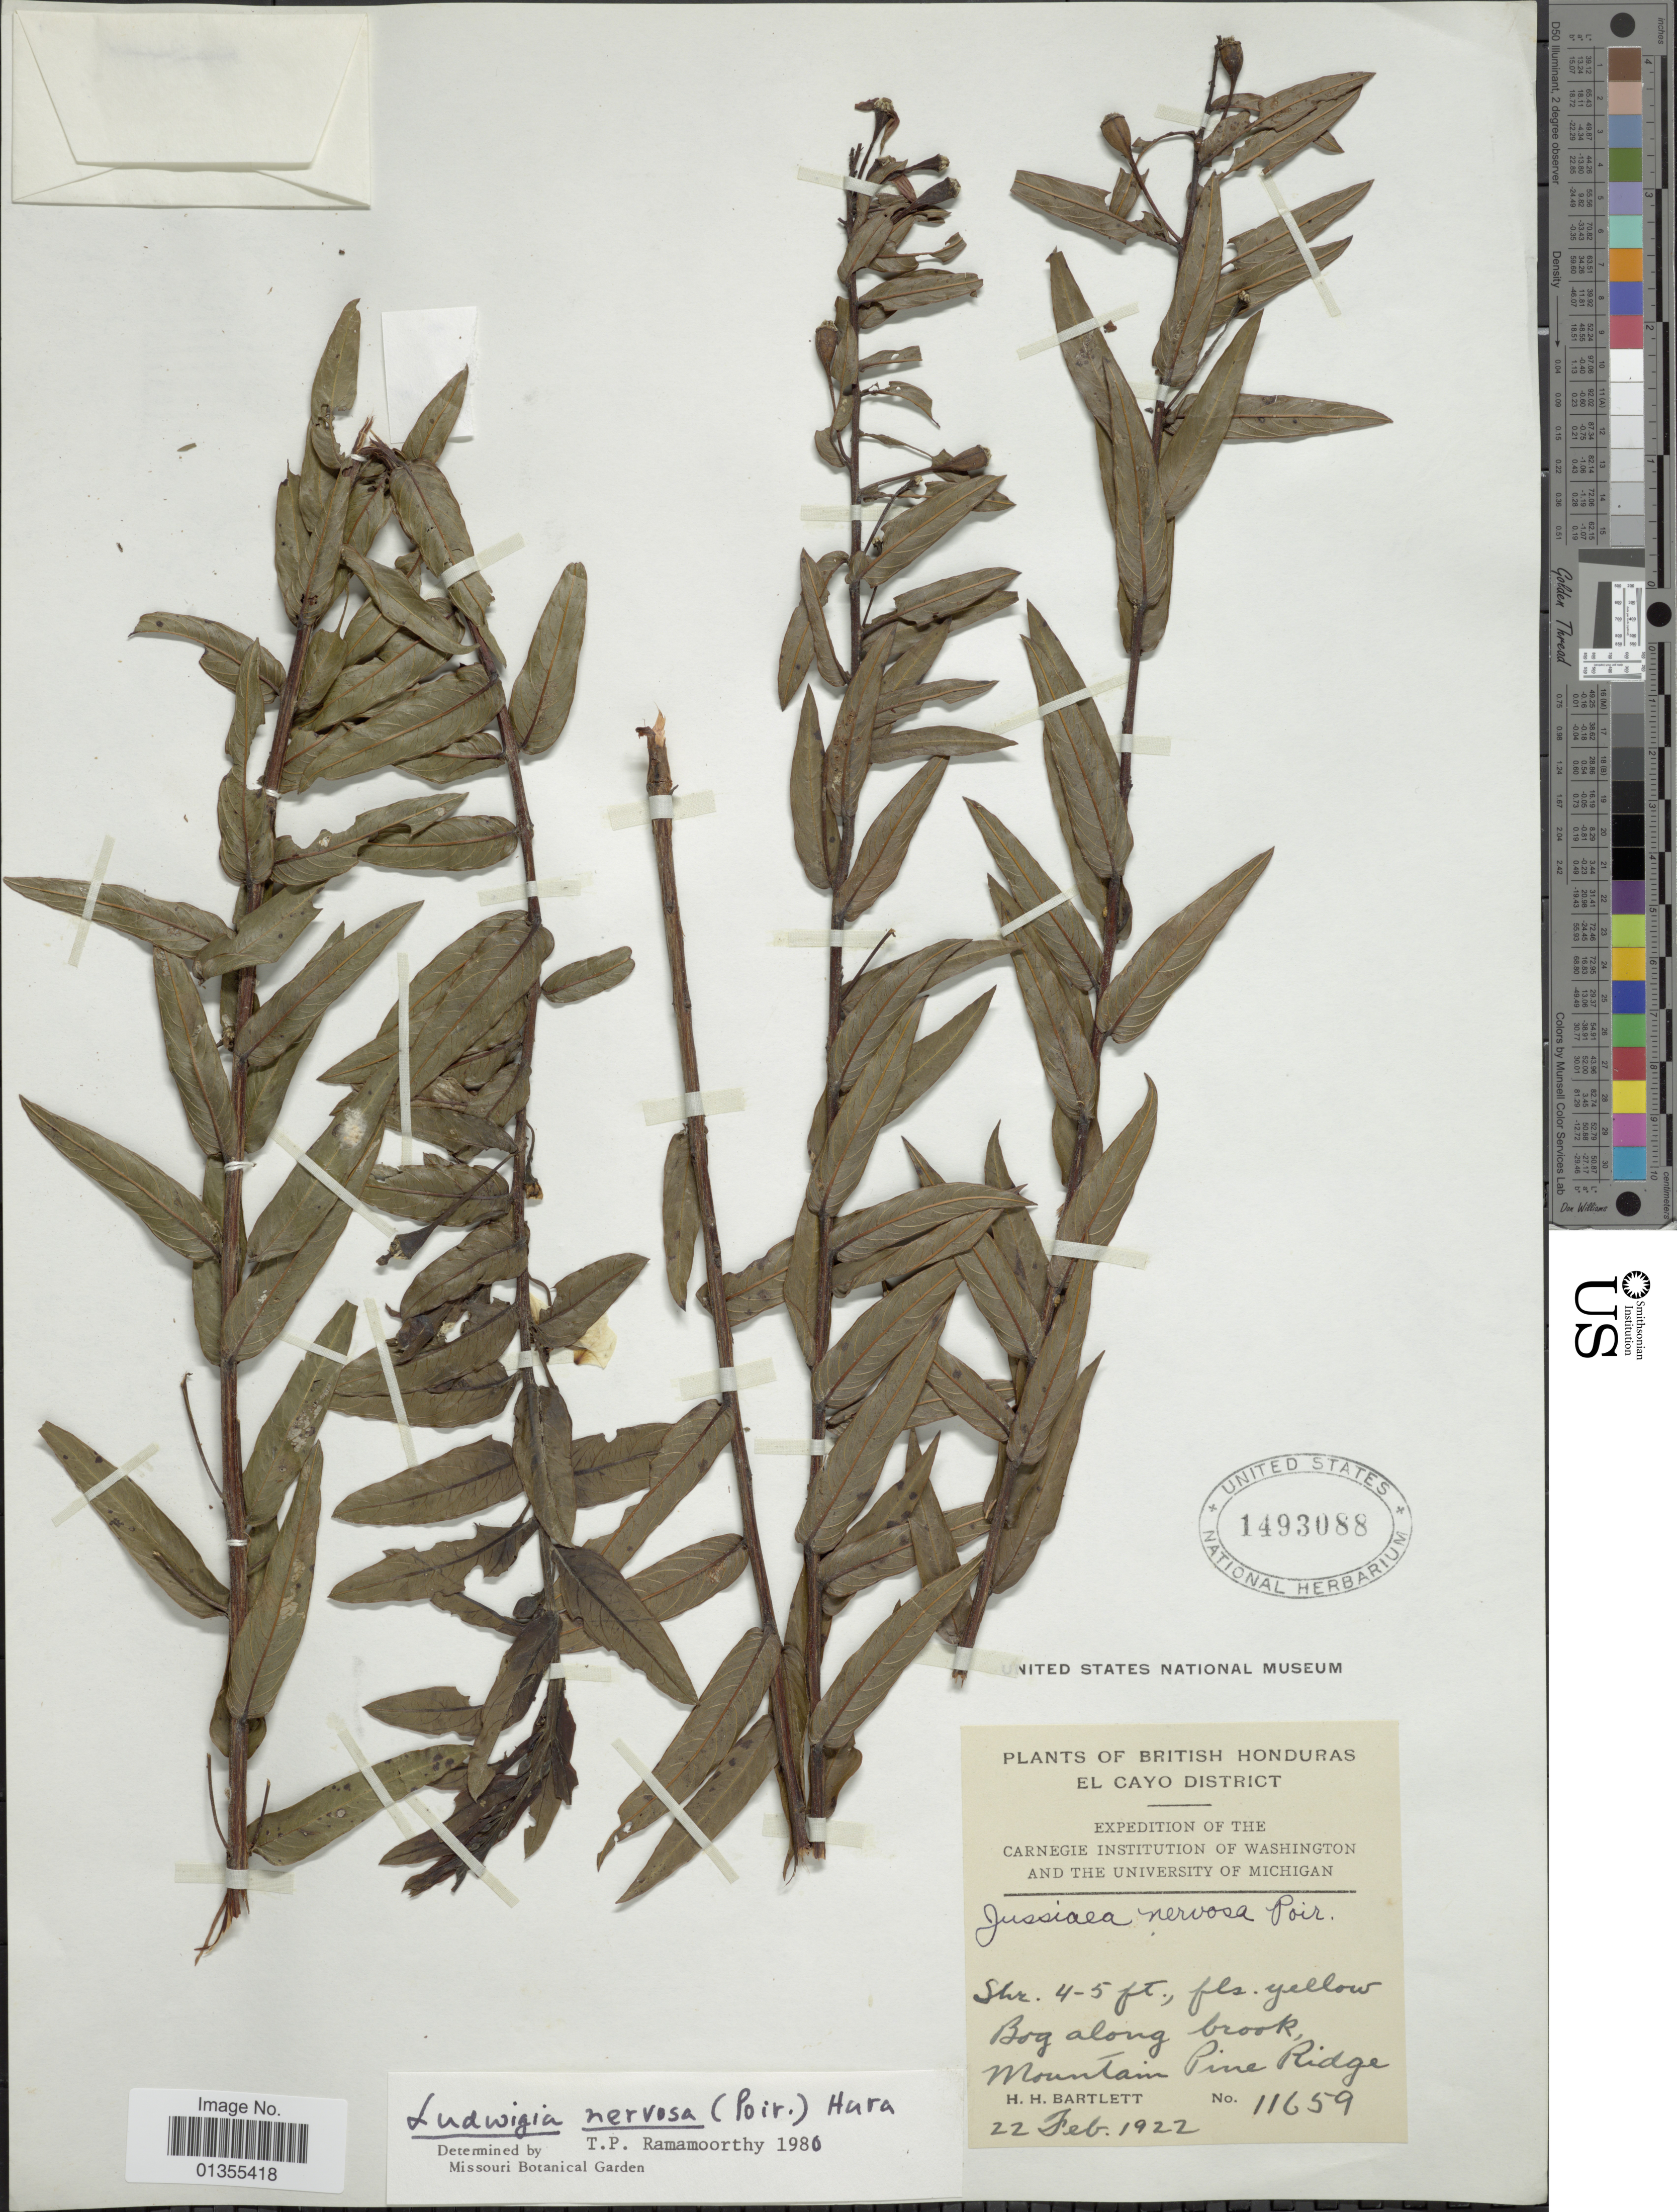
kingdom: Plantae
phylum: Tracheophyta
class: Magnoliopsida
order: Myrtales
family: Onagraceae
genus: Ludwigia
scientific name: Ludwigia nervosa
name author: (Poir.) H. Hara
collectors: H. H. Bartlett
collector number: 11659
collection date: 1922-02-22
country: Belize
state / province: Cayo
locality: British Honduras. El Cayo District. Bog along brook, Mountain Pine Ridge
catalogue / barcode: US 1493088